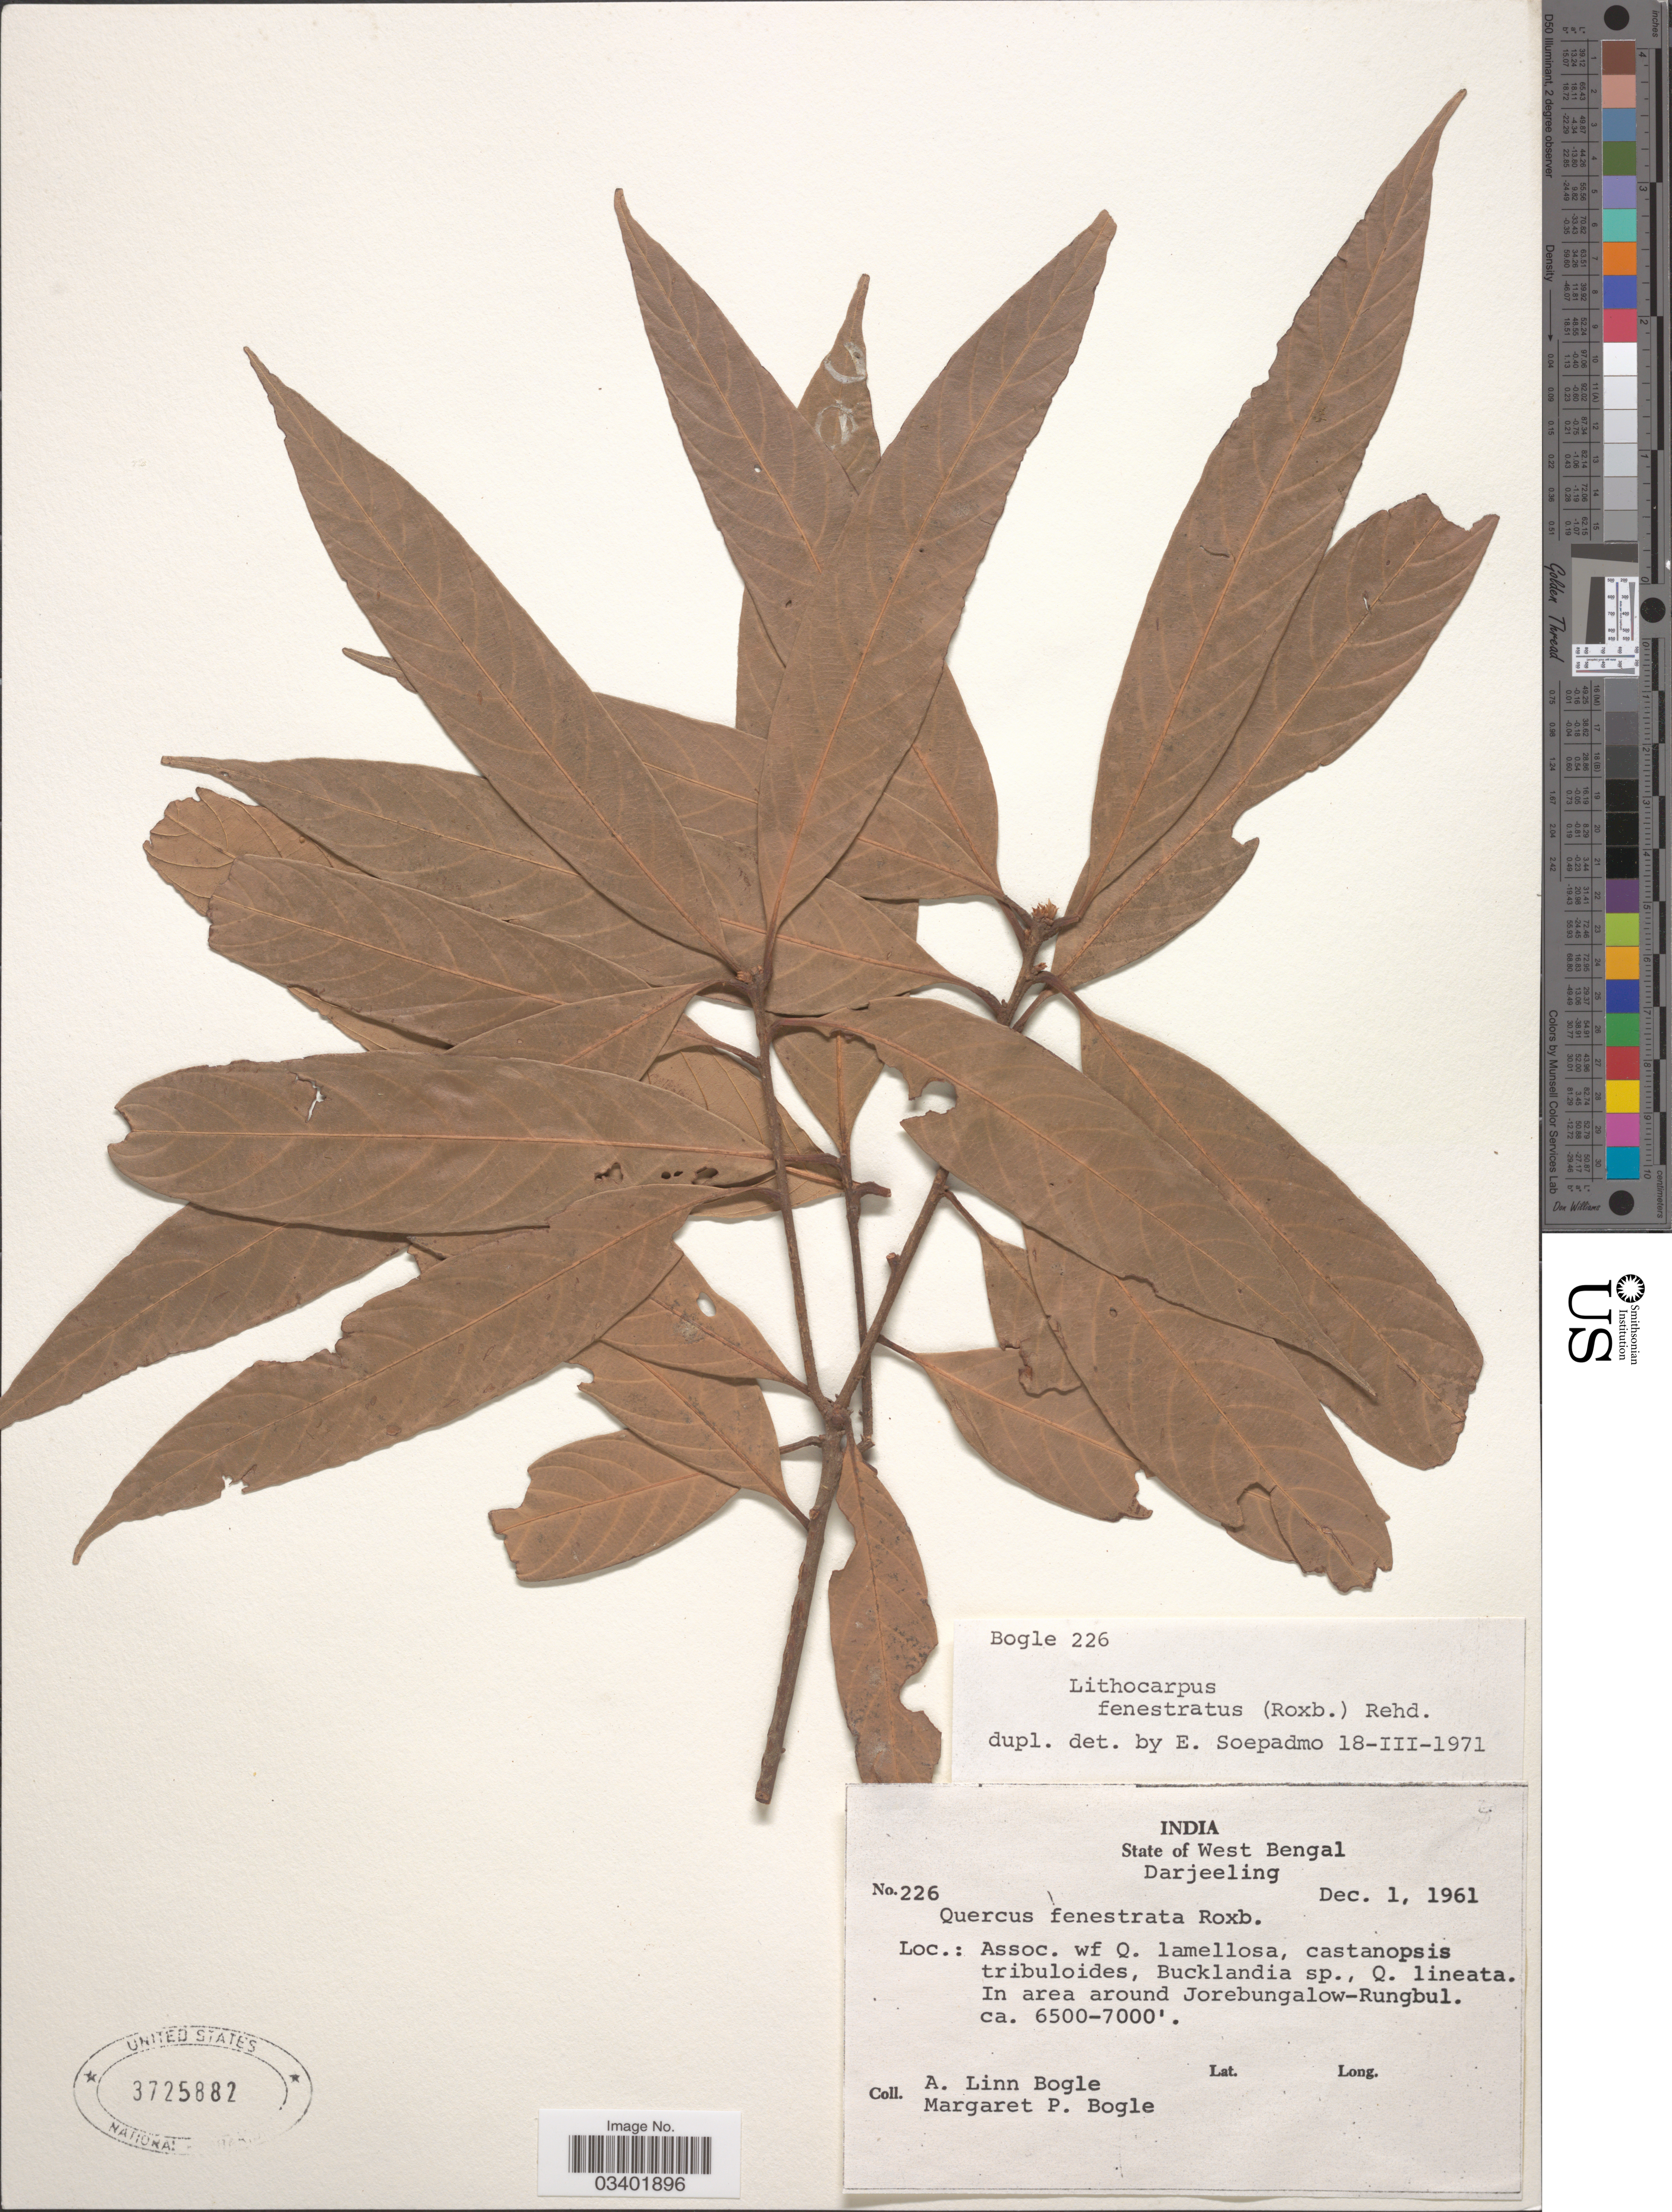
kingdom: Plantae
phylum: Tracheophyta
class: Magnoliopsida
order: Fagales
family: Fagaceae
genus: Lithocarpus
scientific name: Lithocarpus fenestratus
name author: (Roxb.) Rehder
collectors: Bogle, A.L. & M. Bogle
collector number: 226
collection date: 1961-12-01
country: India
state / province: West Bengal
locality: Darjeeling. In area around Jorebungalow-Rungbul.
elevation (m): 1981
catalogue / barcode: US 3725882